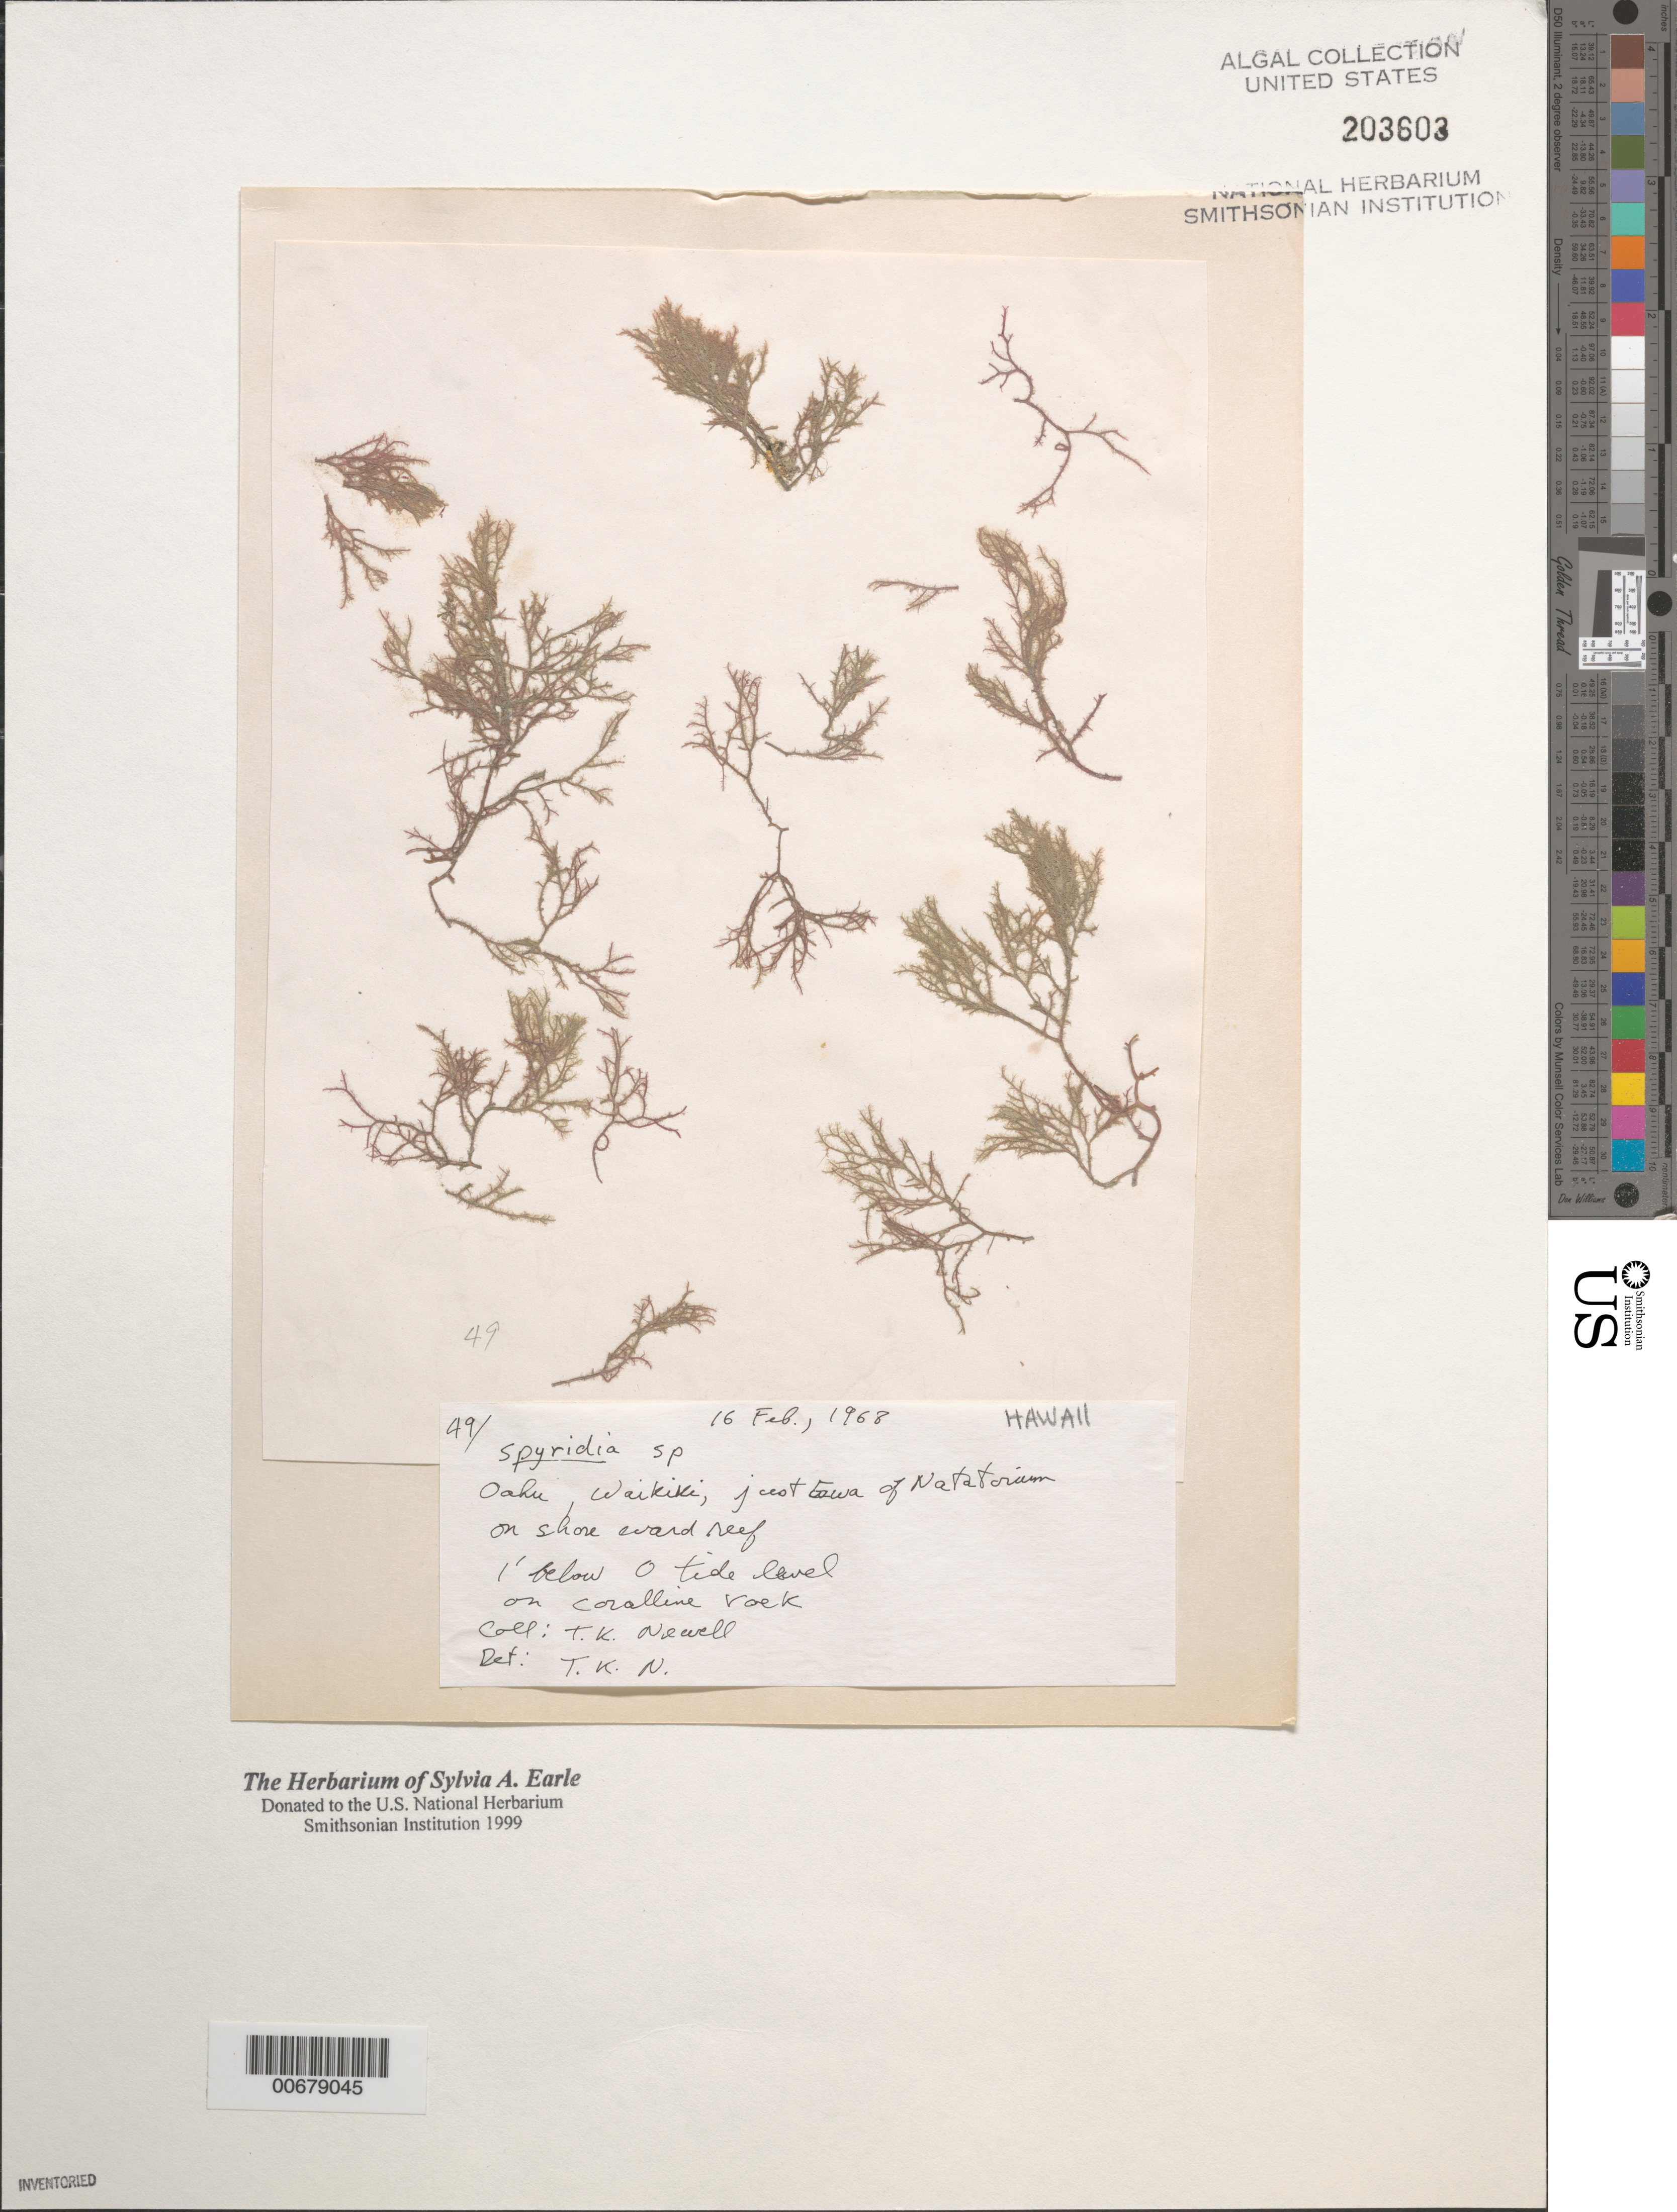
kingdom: Plantae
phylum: Rhodophyta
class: Florideophyceae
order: Ceramiales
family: Spyridiaceae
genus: Spyridia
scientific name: Spyridia sp.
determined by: Newell, Thomas K.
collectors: T. K. Newell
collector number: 49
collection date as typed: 16 Feb 1968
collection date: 1968-02-16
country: United States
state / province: Hawaii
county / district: Honolulu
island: Oahu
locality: Waikiki just east or Ewa of Natatorium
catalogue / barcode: US 203603